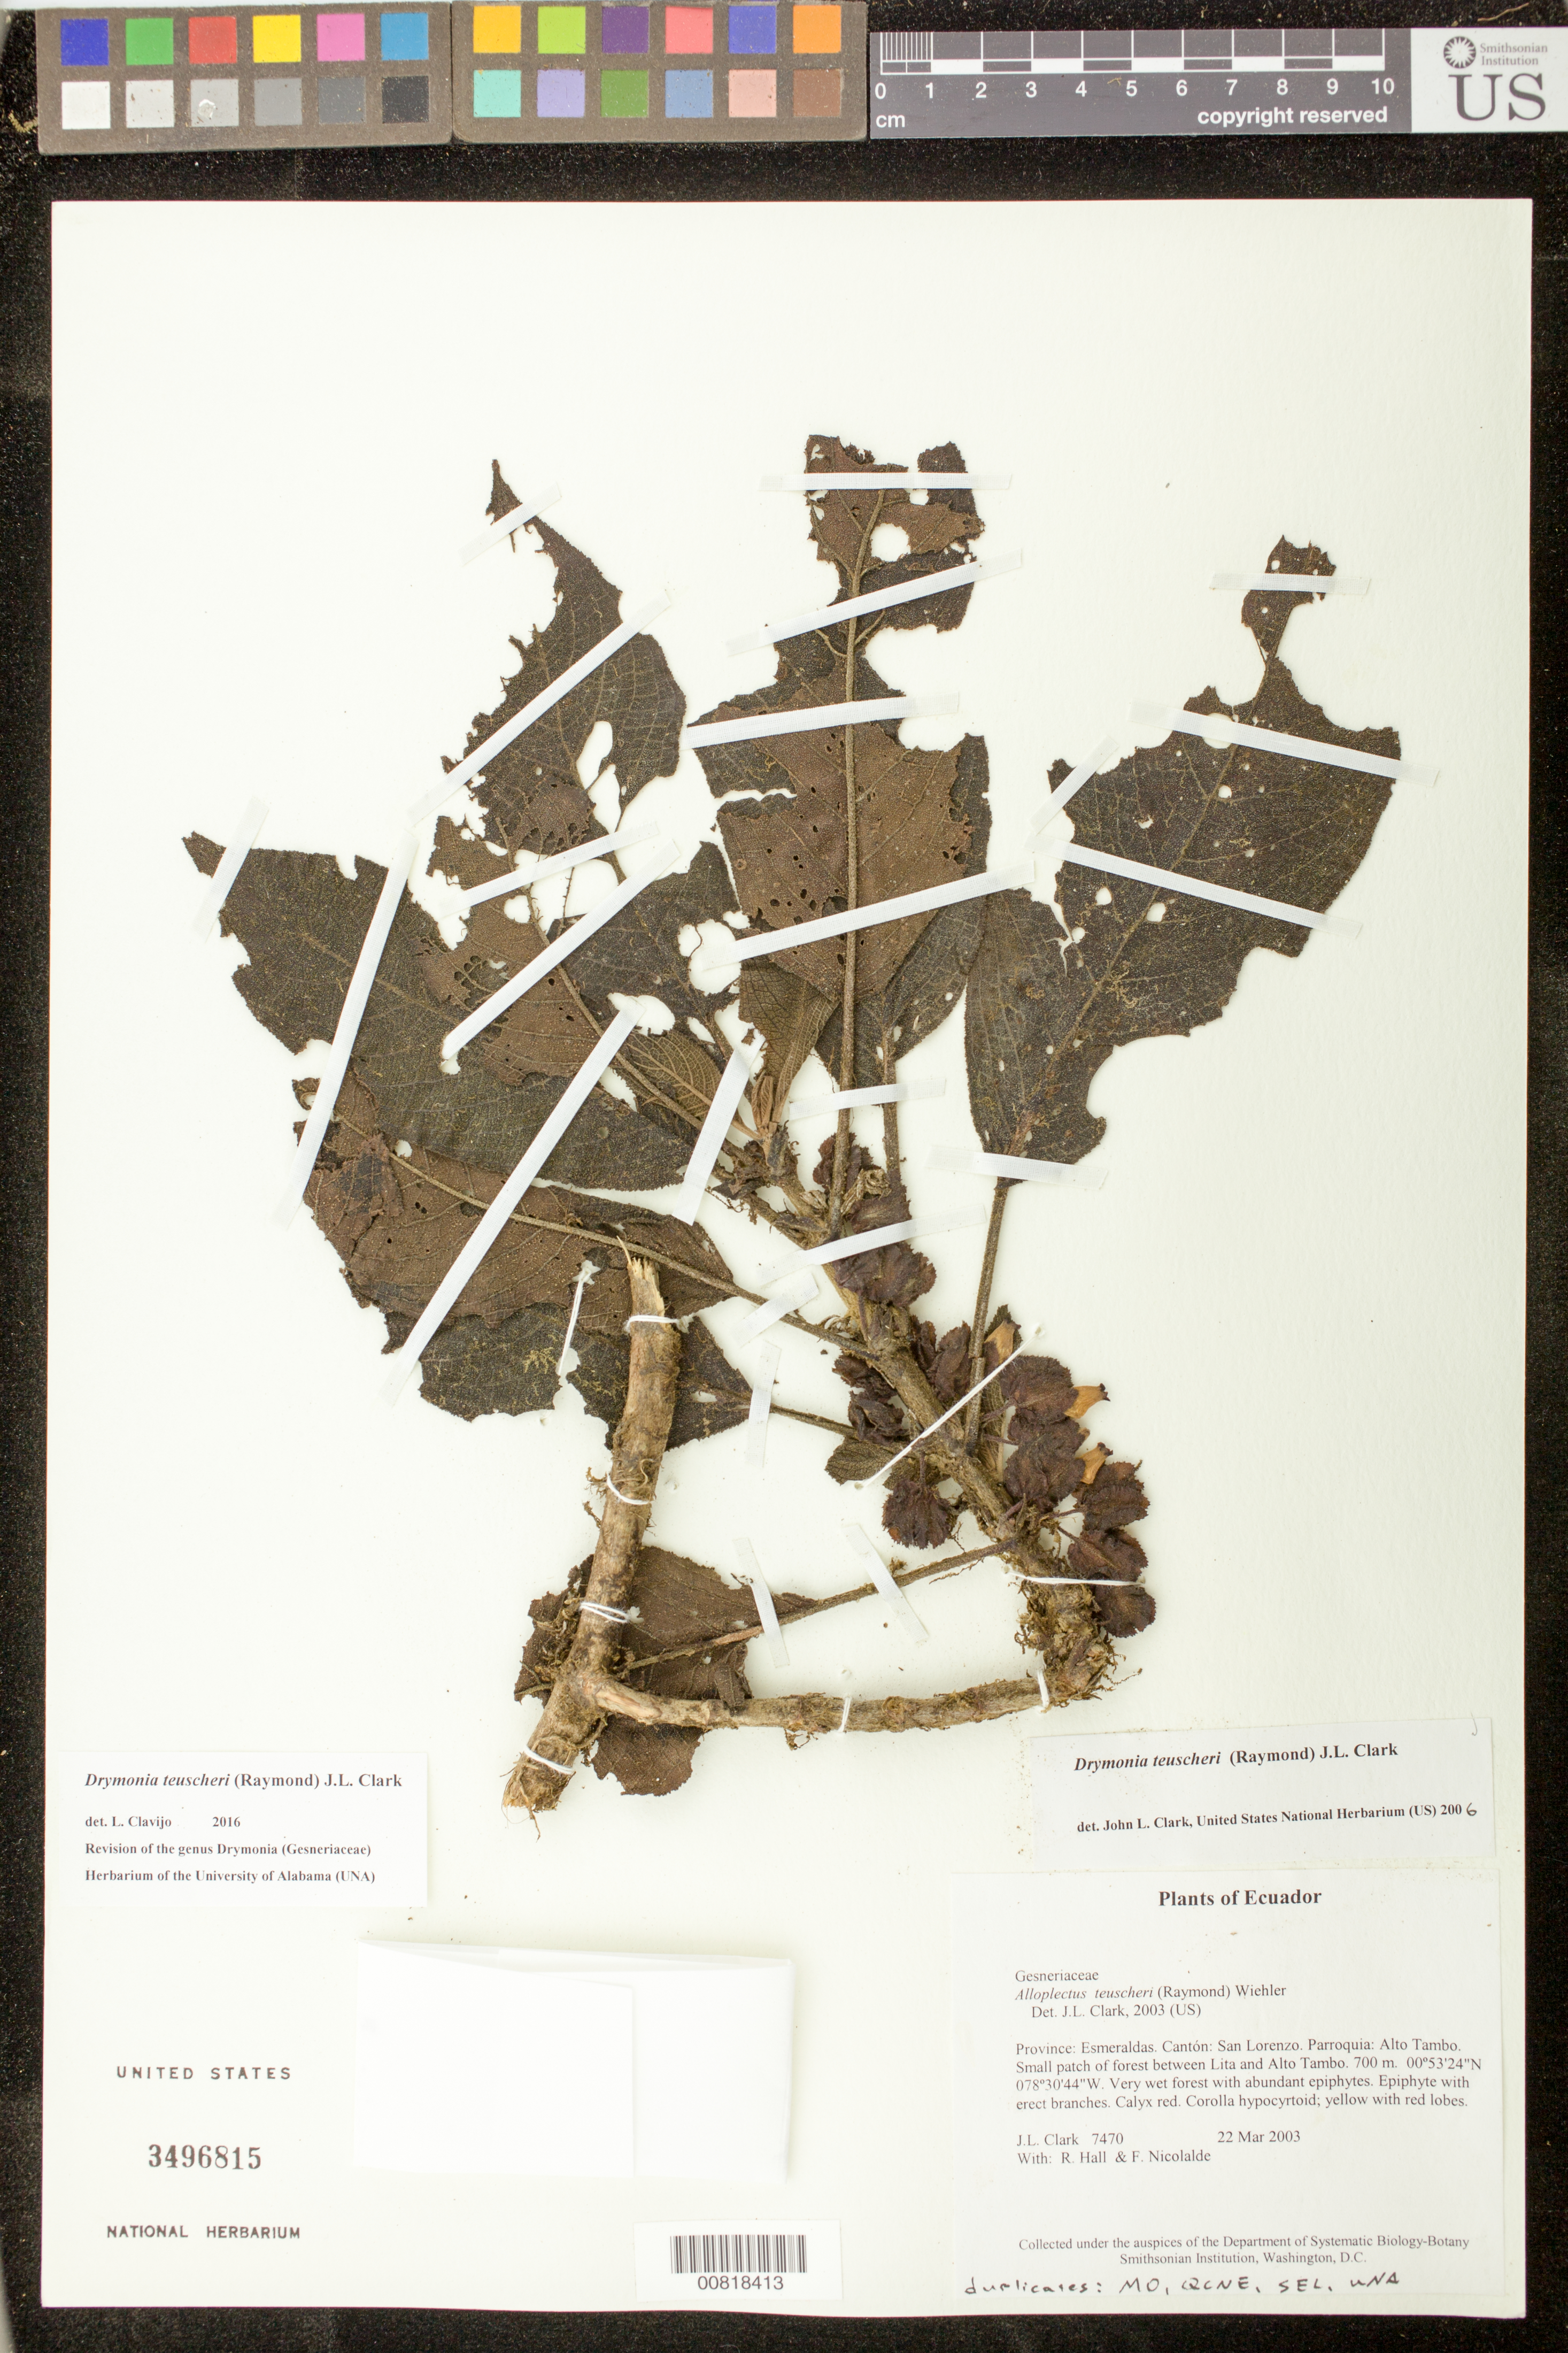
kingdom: Plantae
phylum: Tracheophyta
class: Magnoliopsida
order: Lamiales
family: Gesneriaceae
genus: Drymonia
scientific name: Drymonia teuscheri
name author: (Raymond) J.L. Clark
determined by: Clark, J. L., (SEL), The Marie Selby Botanical Garden (UNITED STATES)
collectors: J. L. Clark, R. Hall & F. Nicolalde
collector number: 7470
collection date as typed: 22 Mar 2003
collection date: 2003-03-22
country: Ecuador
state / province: Esmeraldas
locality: San Lorenzo. Parroquia: Alto Tambo. Small patch of forest between Lita and Alto Tambo.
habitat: Very wet forest with abundant epiphytes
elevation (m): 700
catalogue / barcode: US 3496815